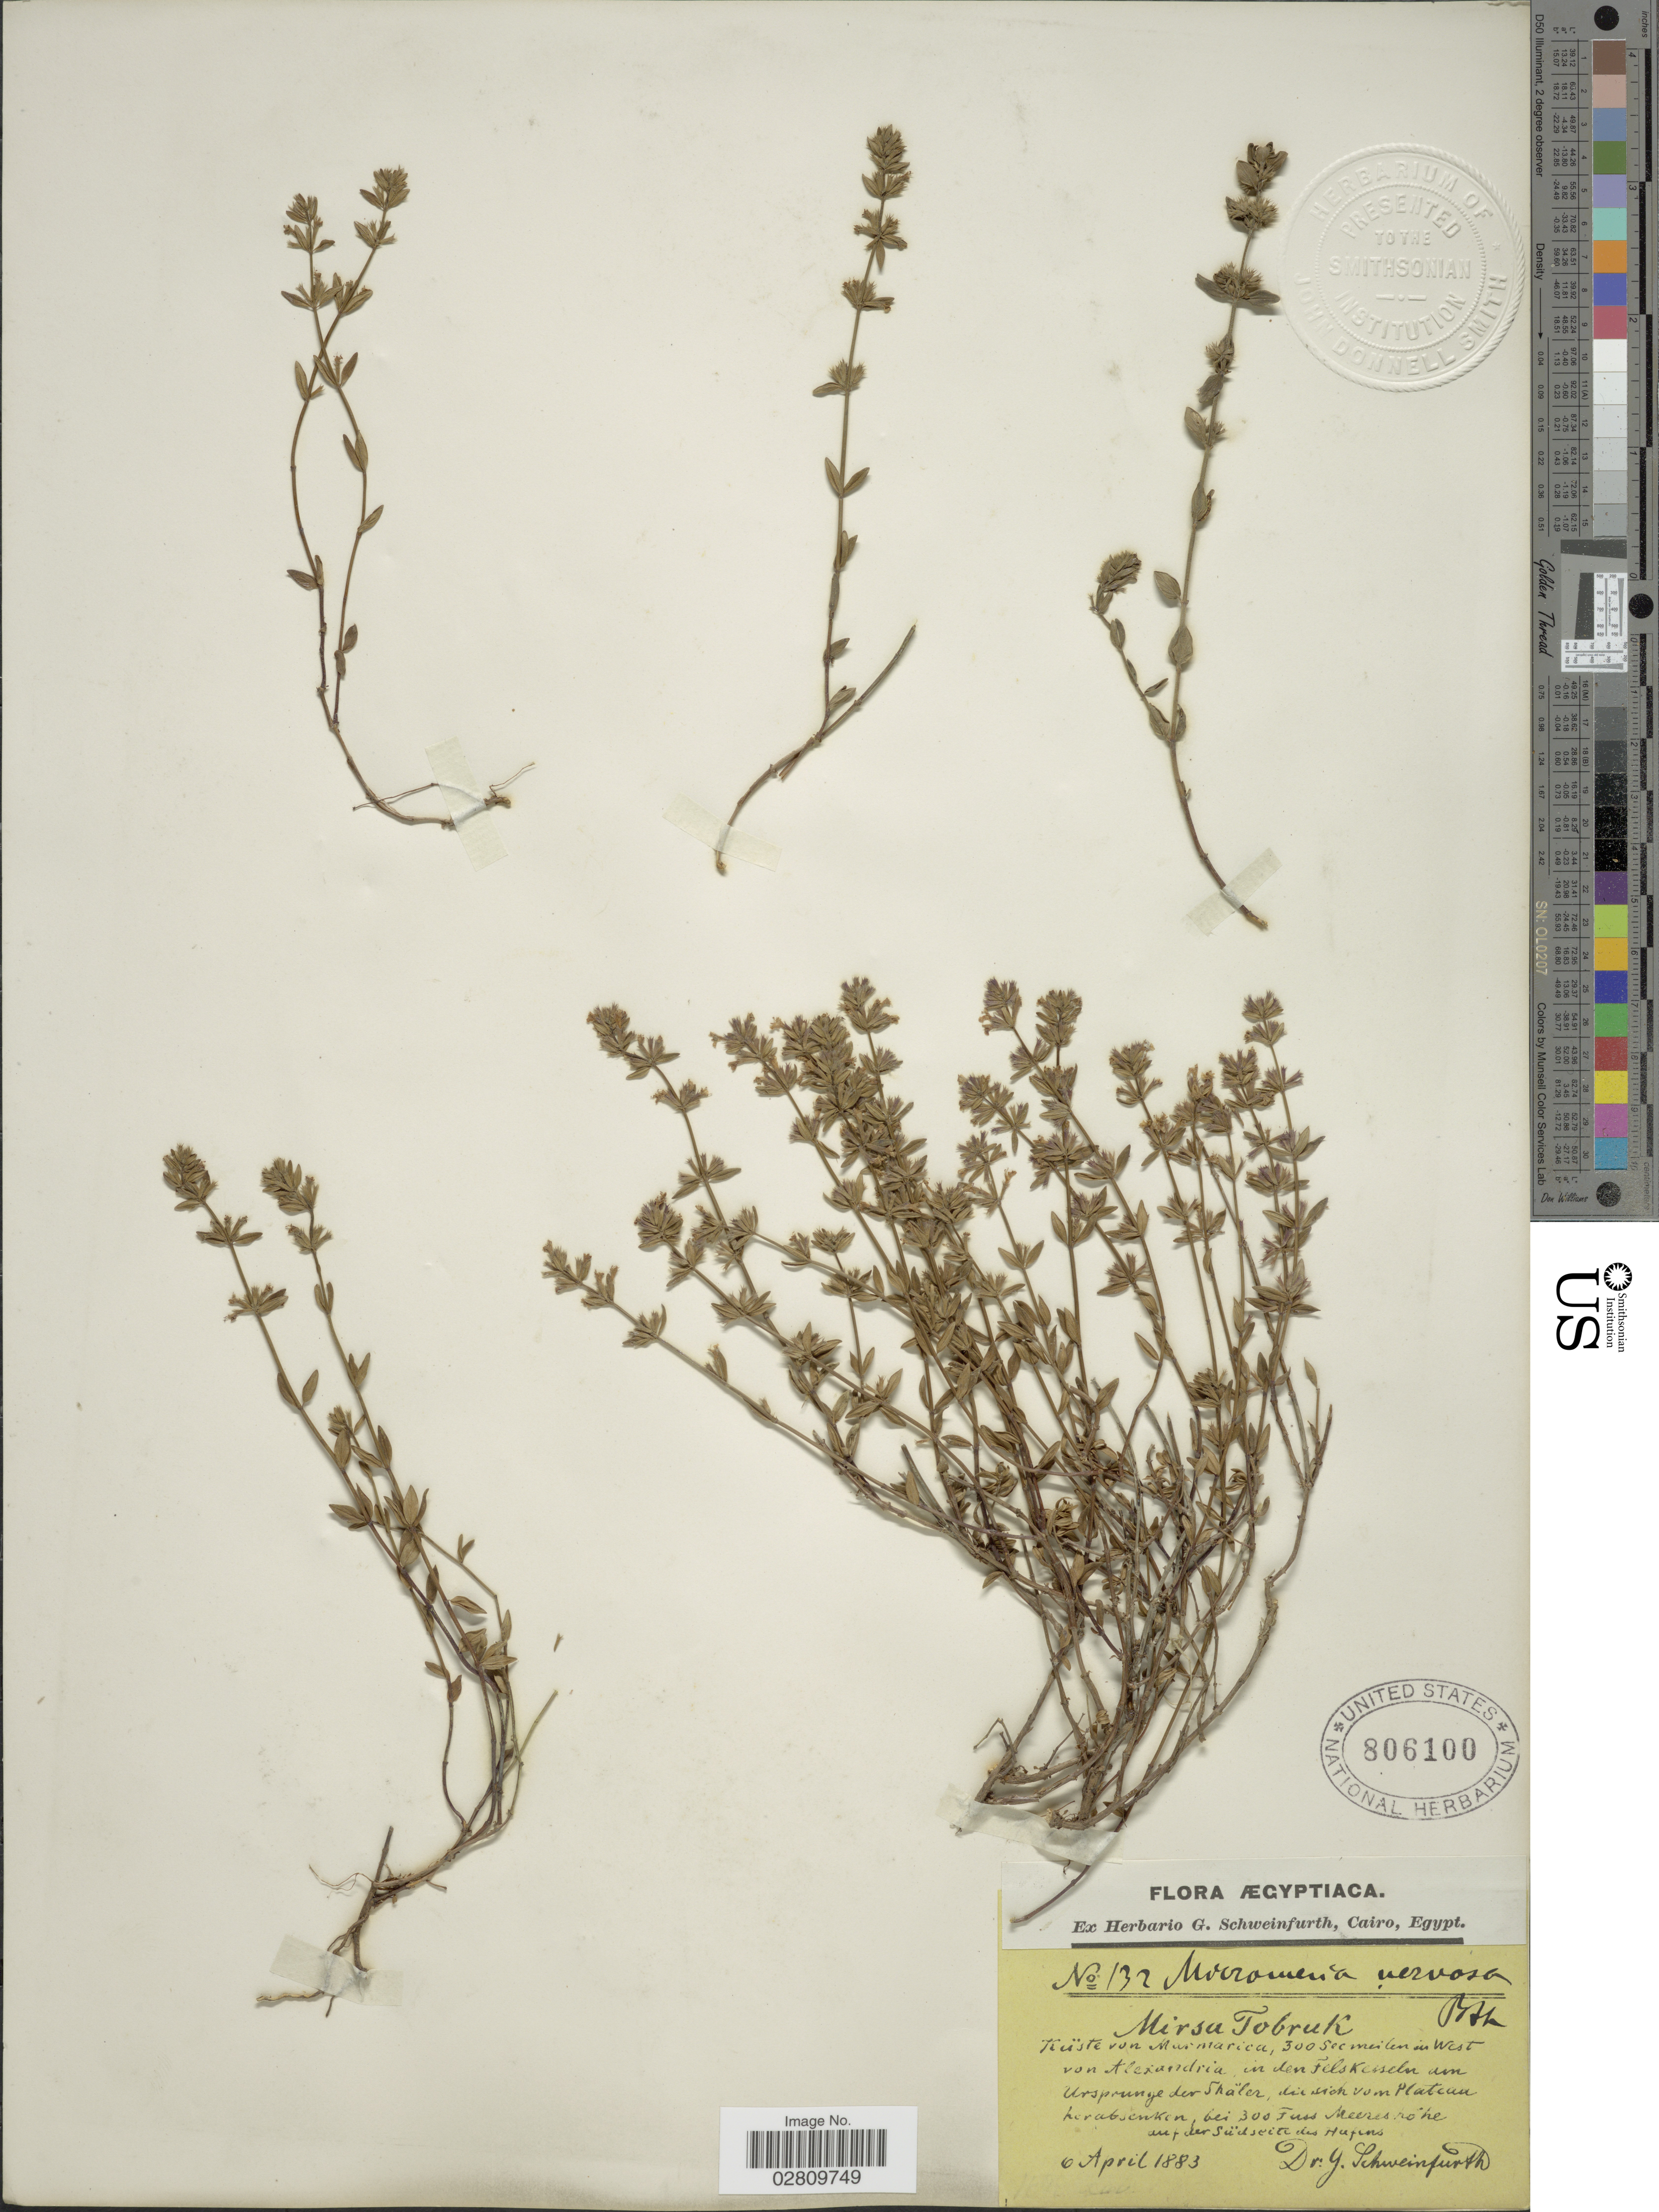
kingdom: Plantae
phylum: Tracheophyta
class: Magnoliopsida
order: Lamiales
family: Lamiaceae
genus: Micromeria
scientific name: Micromeria nervosa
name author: (Desf.) Benth.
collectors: G. A. Schweinfurth (herbarium)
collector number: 132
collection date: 1883-04-06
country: Egypt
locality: Mirsa Tobruk. Küste von Marmarica, 300 seemeilen in West von Alexandria, in den Fels Kesseln am Ursprunge der Shäler, die sich vom Plateau herabsenken, bei 300 Fuss Meereshöhe auf der Südseite des Hufens.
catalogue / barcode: US 806100